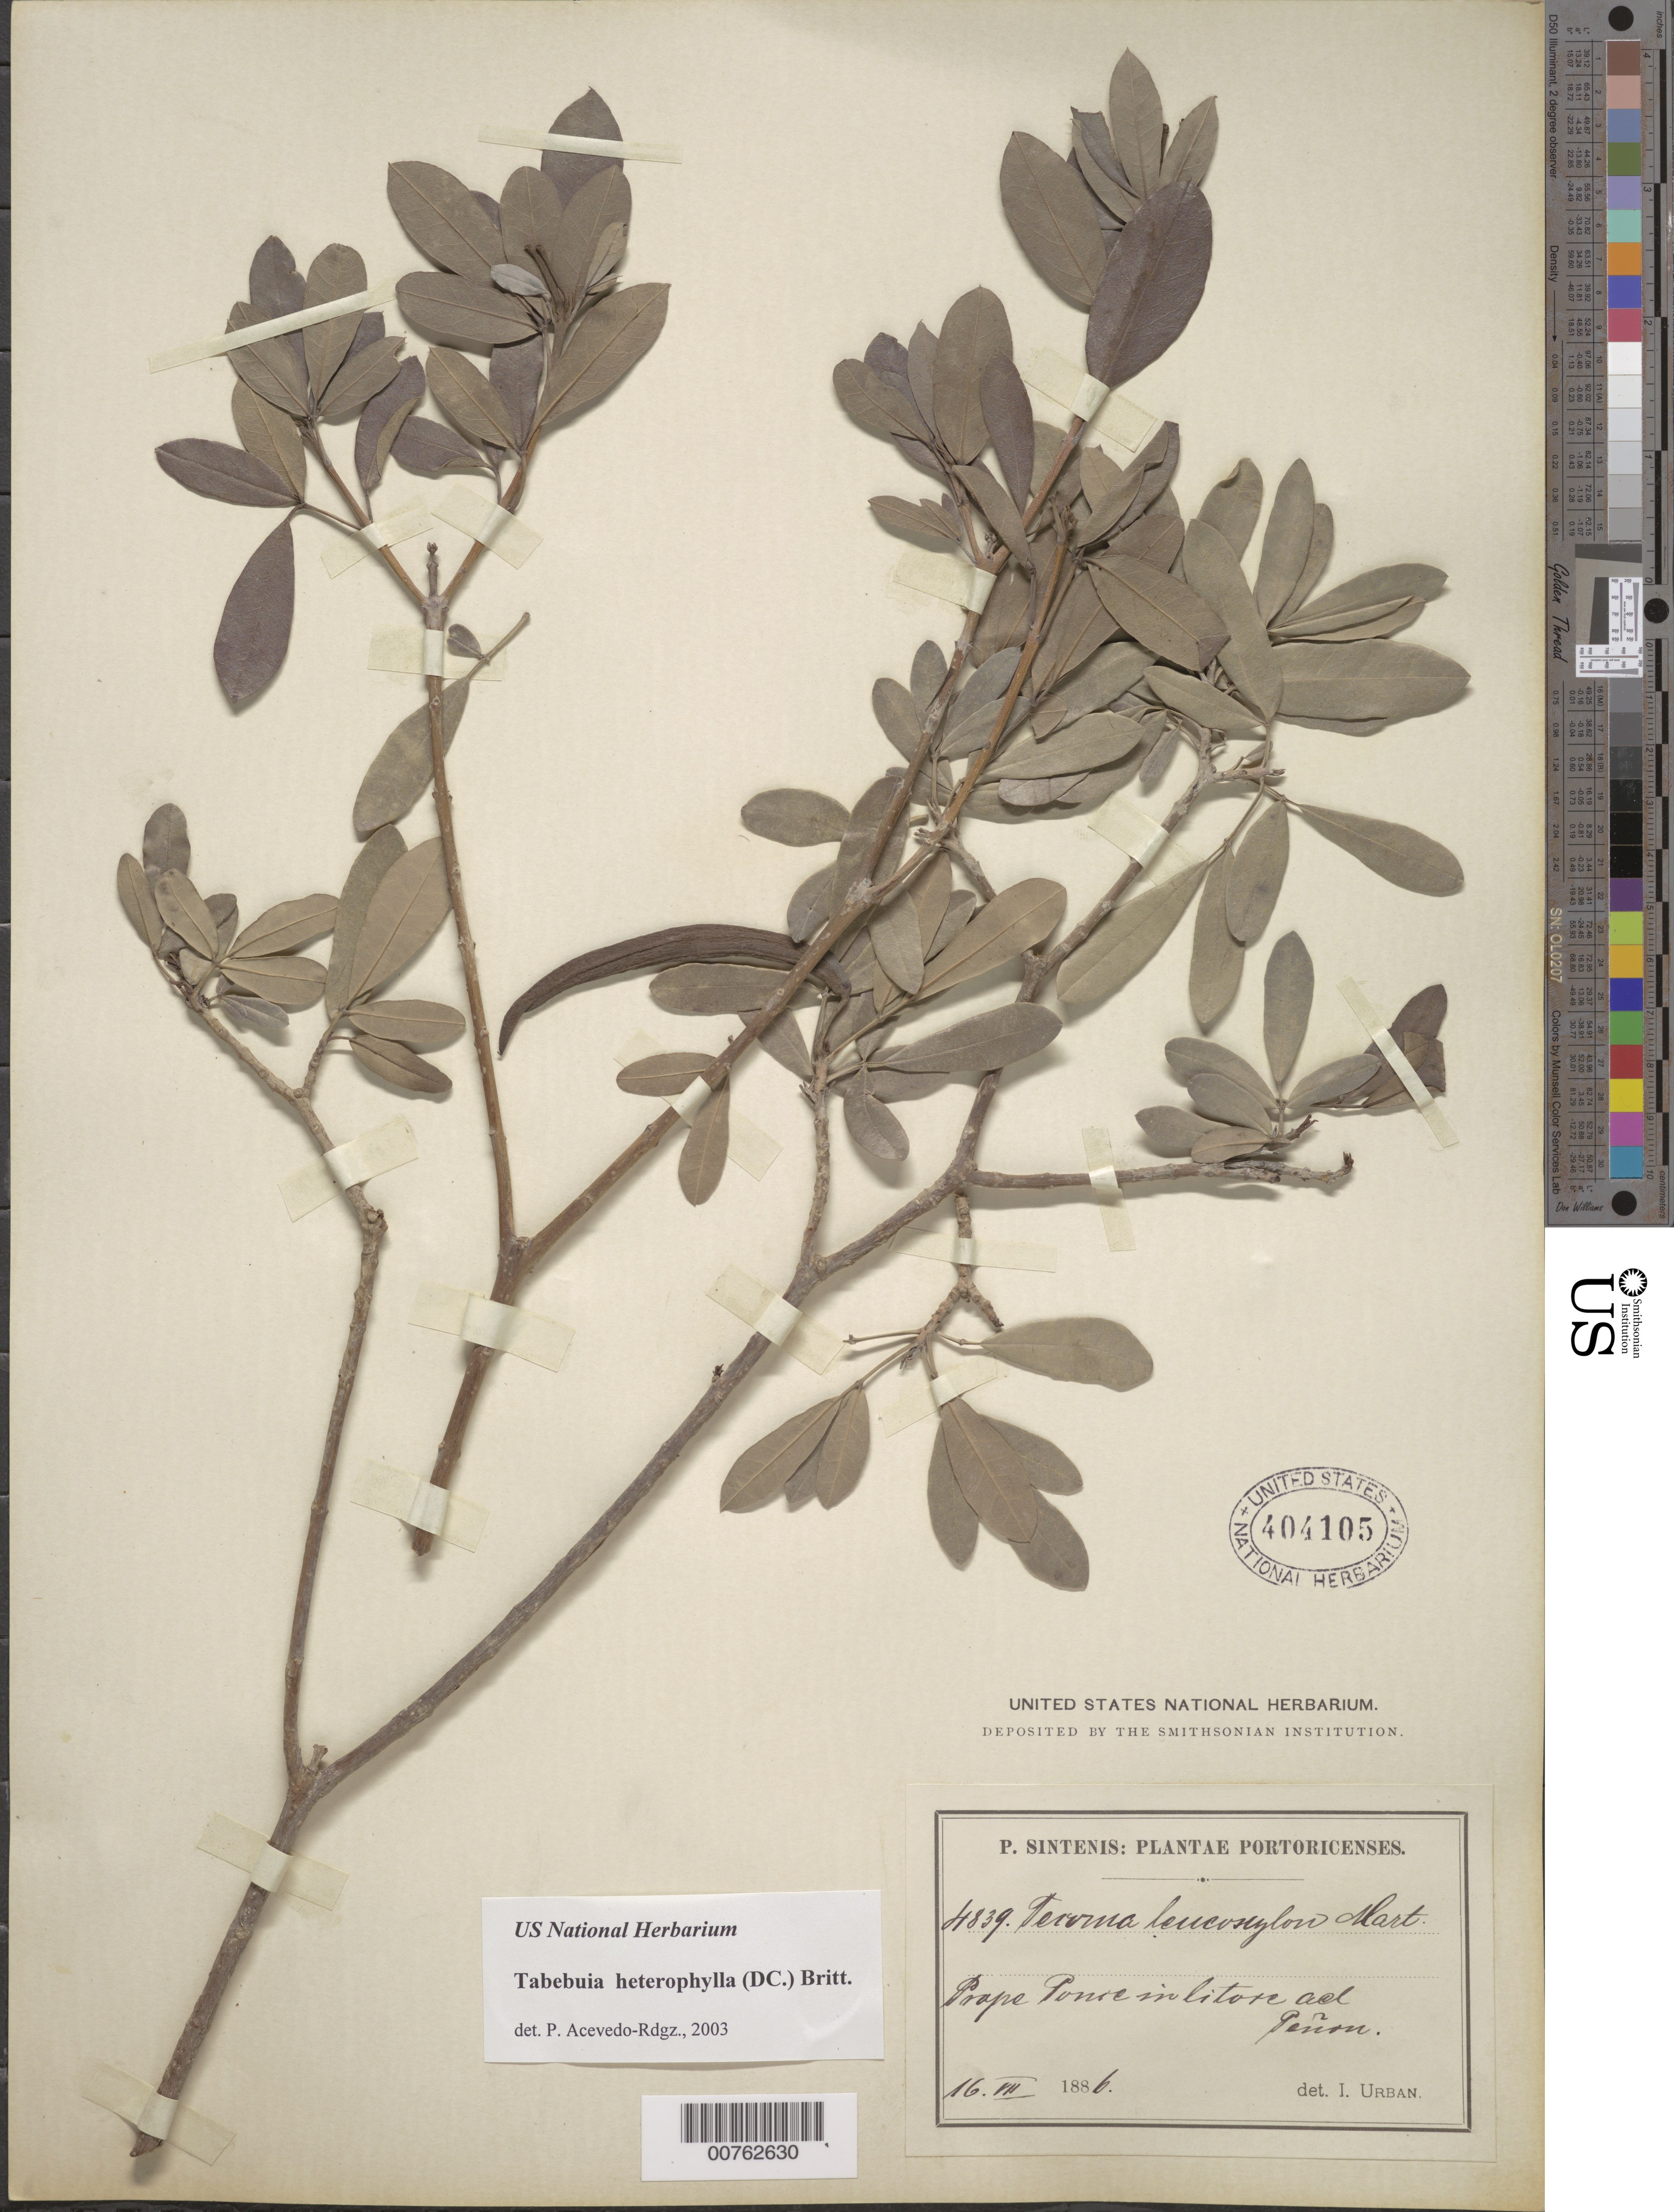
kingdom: Plantae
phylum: Tracheophyta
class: Magnoliopsida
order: Lamiales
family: Bignoniaceae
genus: Tabebuia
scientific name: Tabebuia heterophylla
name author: (DC.) Britton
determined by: Acevedo-Rodríguez, P., (BOT), Smithsonian Institution - National Museum of Natural History (UNITED STATES)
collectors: P. Sintenis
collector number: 4839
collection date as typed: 16 Jun 1886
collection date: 1886-06-16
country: Puerto Rico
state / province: Ponce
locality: Prope Ponce in litore ad Peñon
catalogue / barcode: US 404105